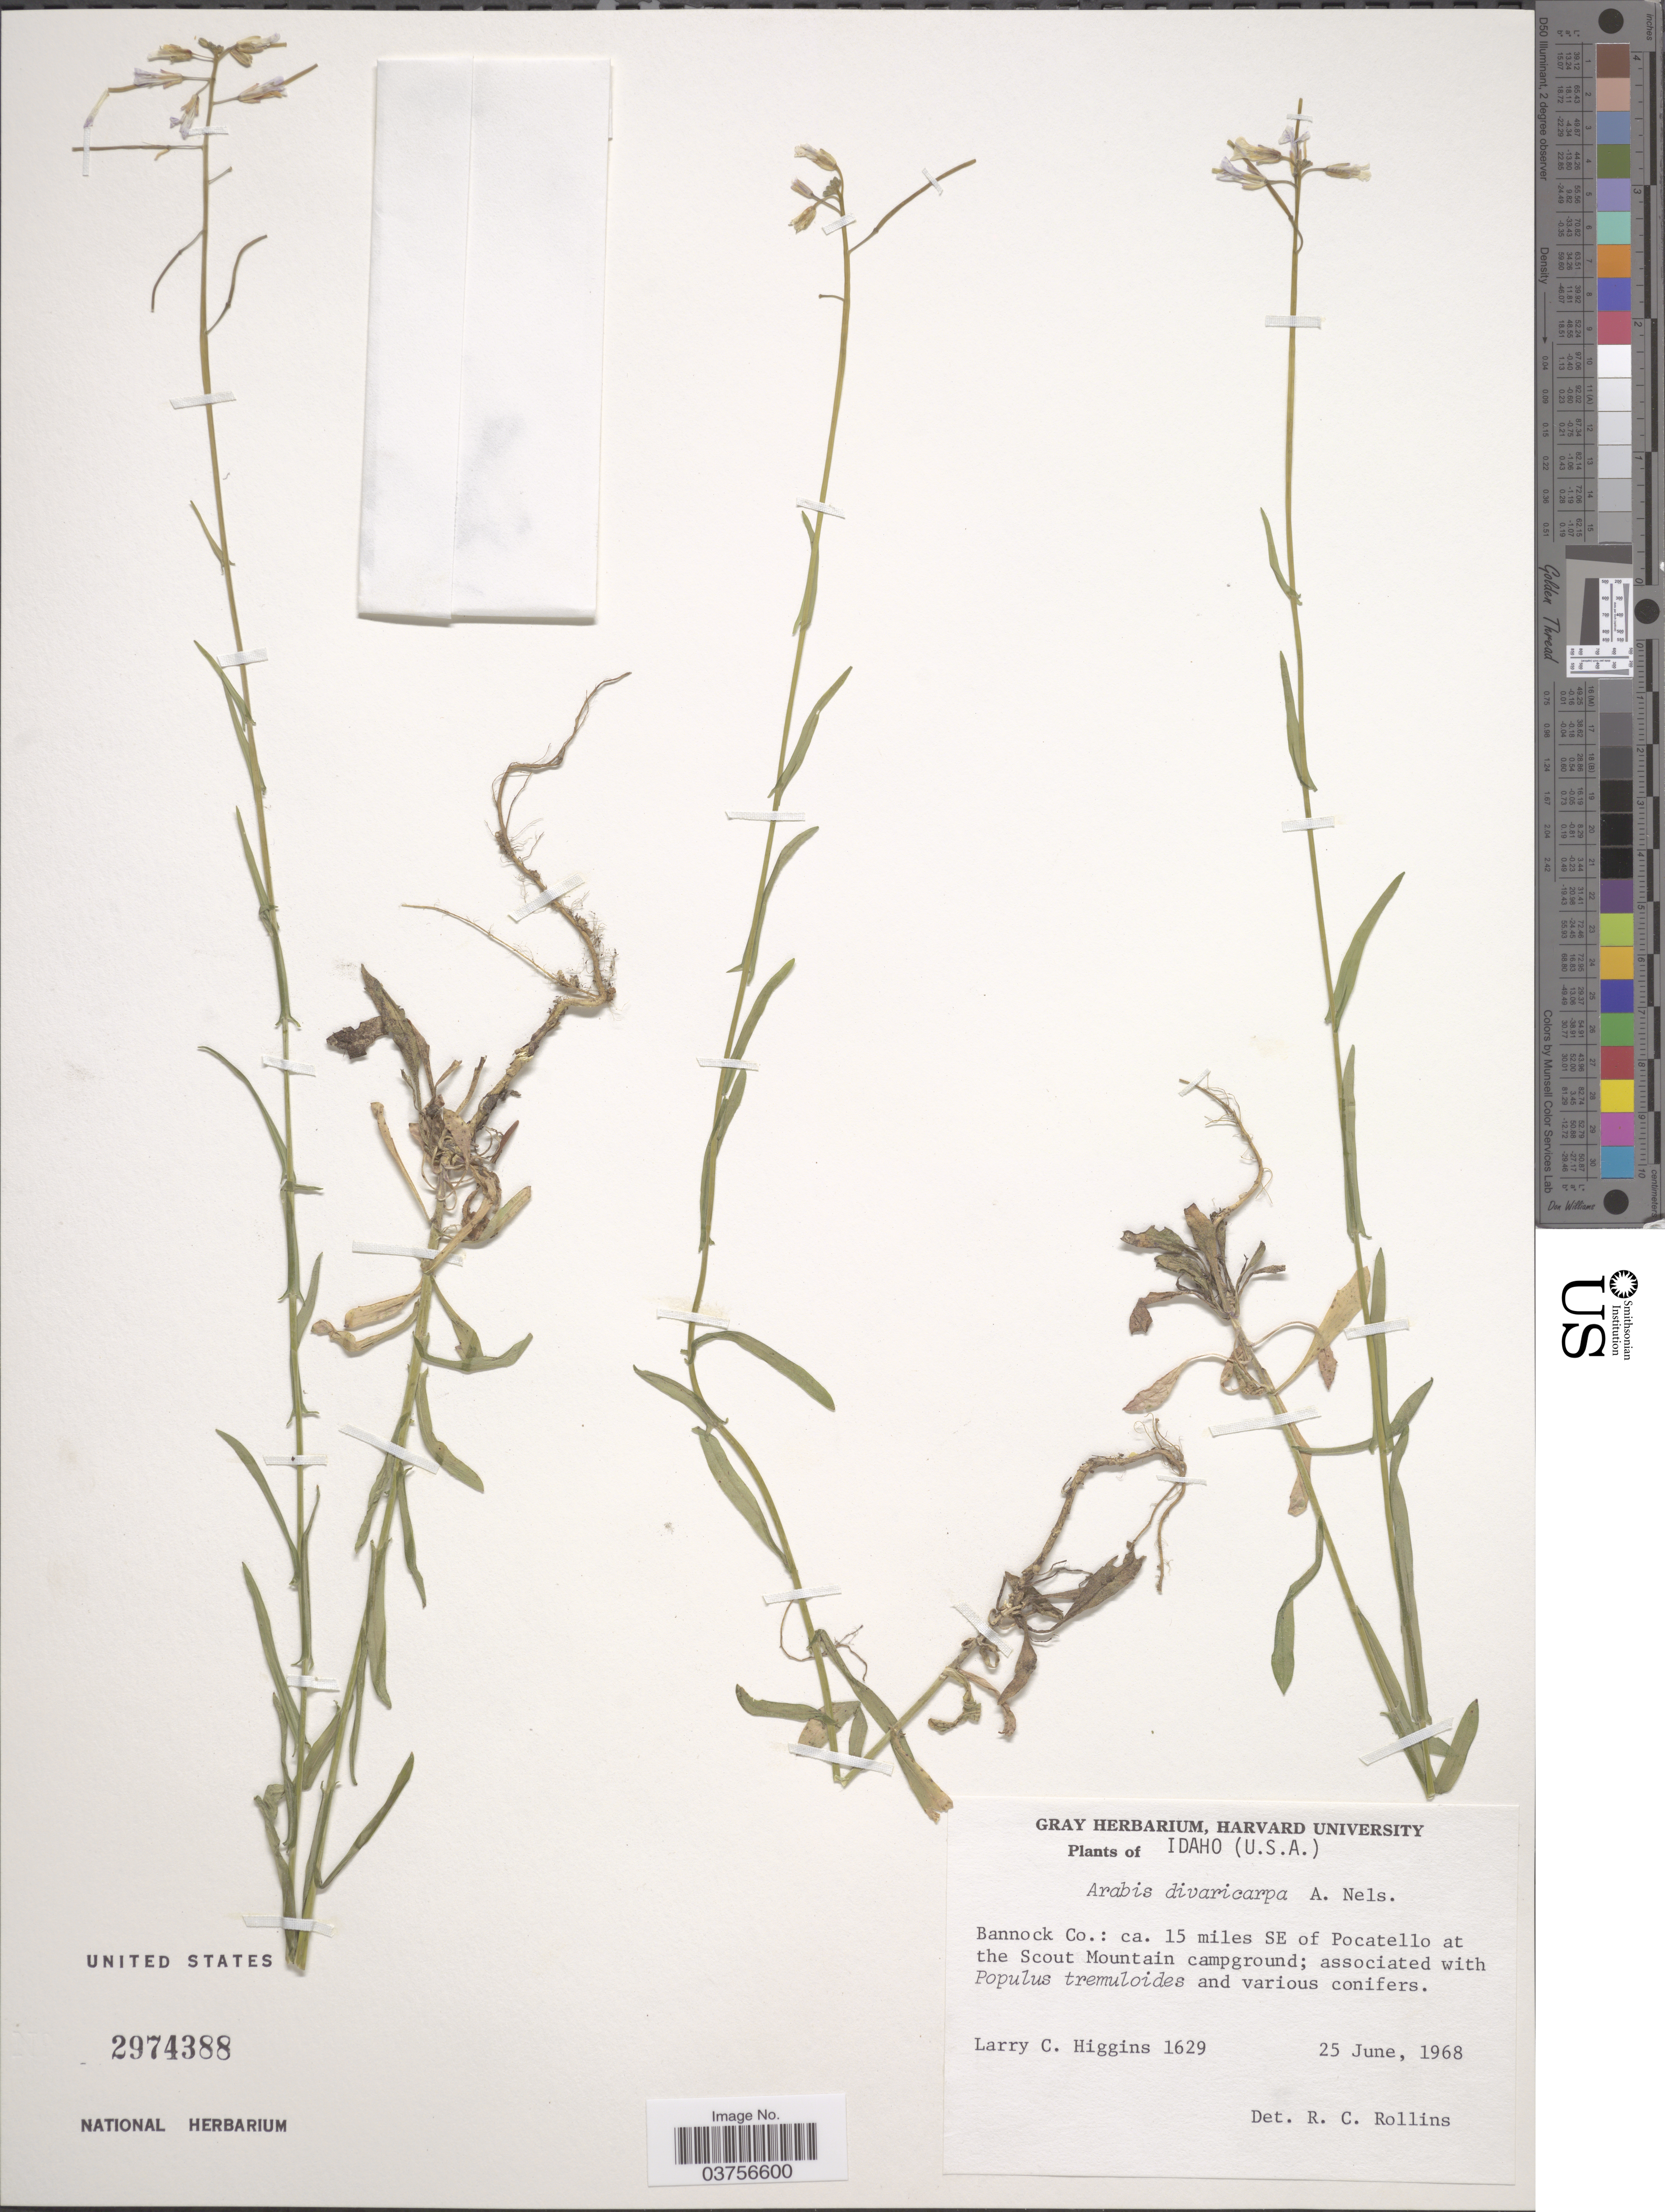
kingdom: Plantae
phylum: Tracheophyta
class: Magnoliopsida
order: Brassicales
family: Brassicaceae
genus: Arabis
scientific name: Arabis divaricarpa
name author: A. Nelson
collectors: L. Higgins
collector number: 1629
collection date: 1968-06-25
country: United States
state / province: Idaho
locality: Bannock Co.: ca. 15 miles SE of Pocatello at the Scout Mountain campground.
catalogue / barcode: US 2974388